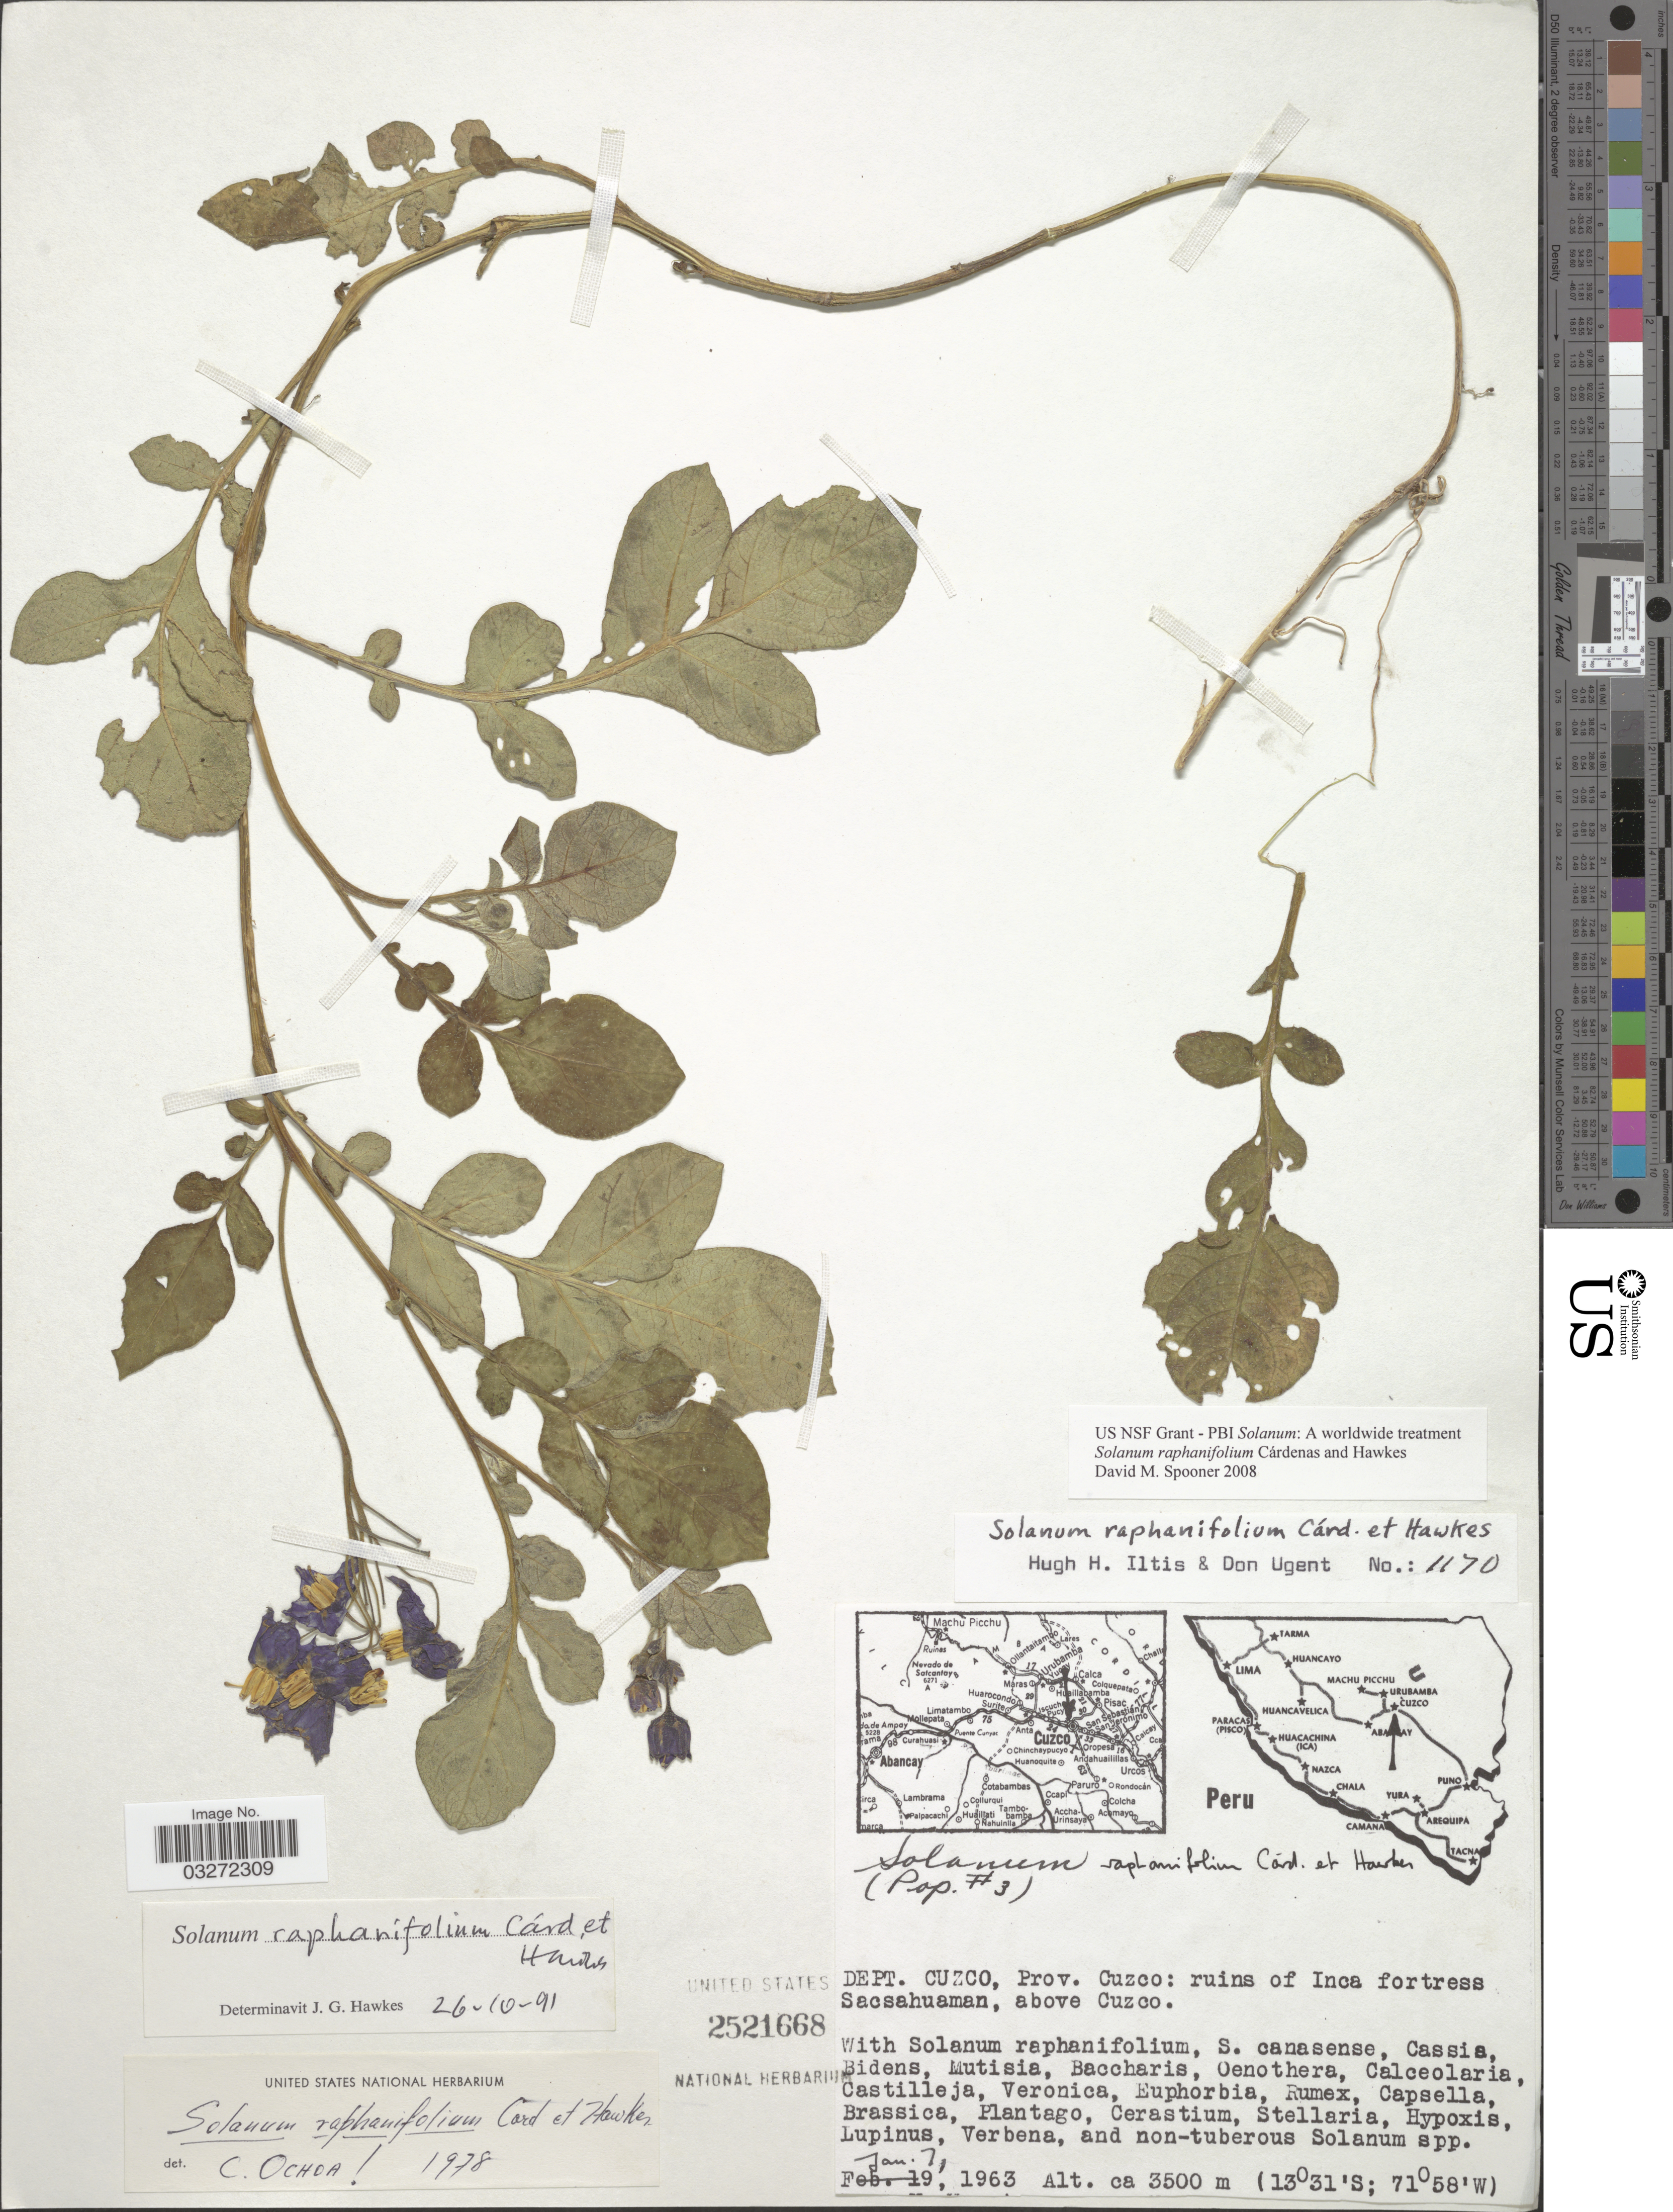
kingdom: Plantae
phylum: Tracheophyta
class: Magnoliopsida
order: Solanales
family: Solanaceae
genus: Solanum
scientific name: Solanum raphanifolium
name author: Cárdenas & Hawkes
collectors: H. H. Iltis & D. Ugent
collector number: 1170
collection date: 1963-01-07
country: Peru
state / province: Cusco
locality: Dept. Cuzco, Prov. Cuzco: ruins of Inca fortress Sacsahuaman, above Cuzco.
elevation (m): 3500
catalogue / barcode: US 2521668